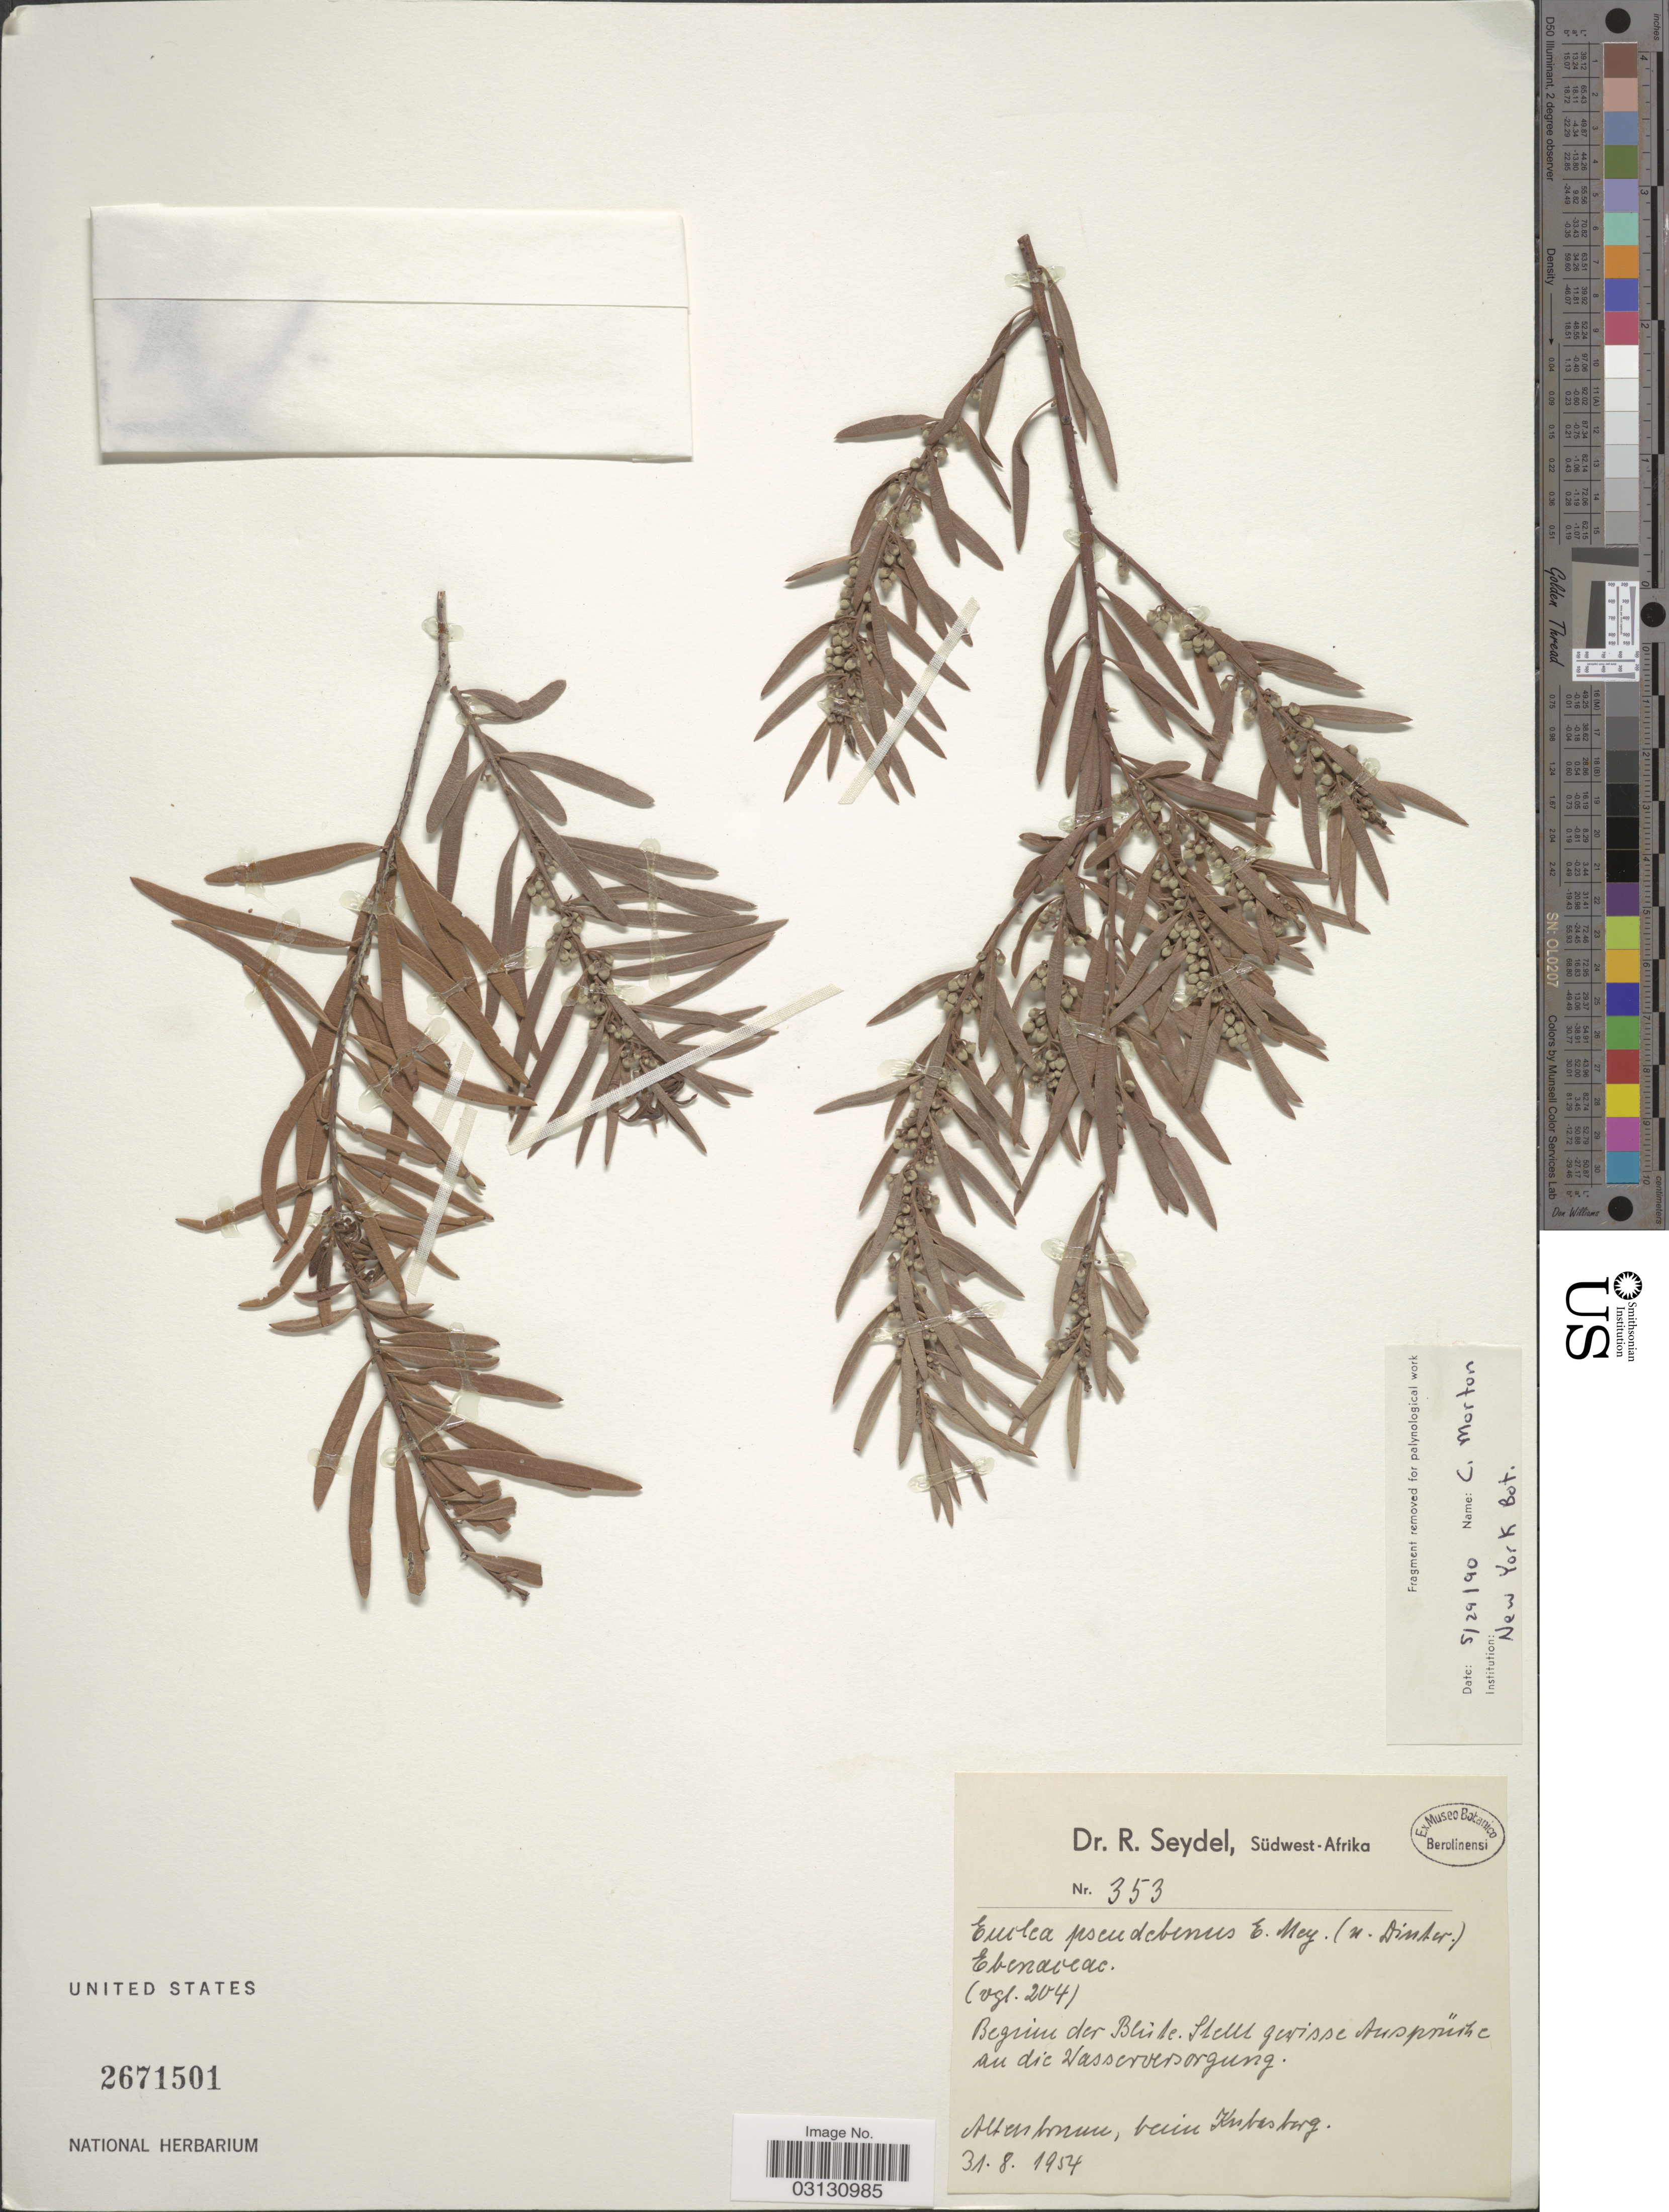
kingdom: Plantae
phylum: Tracheophyta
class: Magnoliopsida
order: Ericales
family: Ebenaceae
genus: Euclea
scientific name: Euclea pseudebenus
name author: E. Mey. ex A. DC.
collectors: R. Seydel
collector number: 353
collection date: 1954-08-31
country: Namibia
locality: Südwest-Afrika, Altenbrunn beim Kubasberg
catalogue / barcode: US 2671501